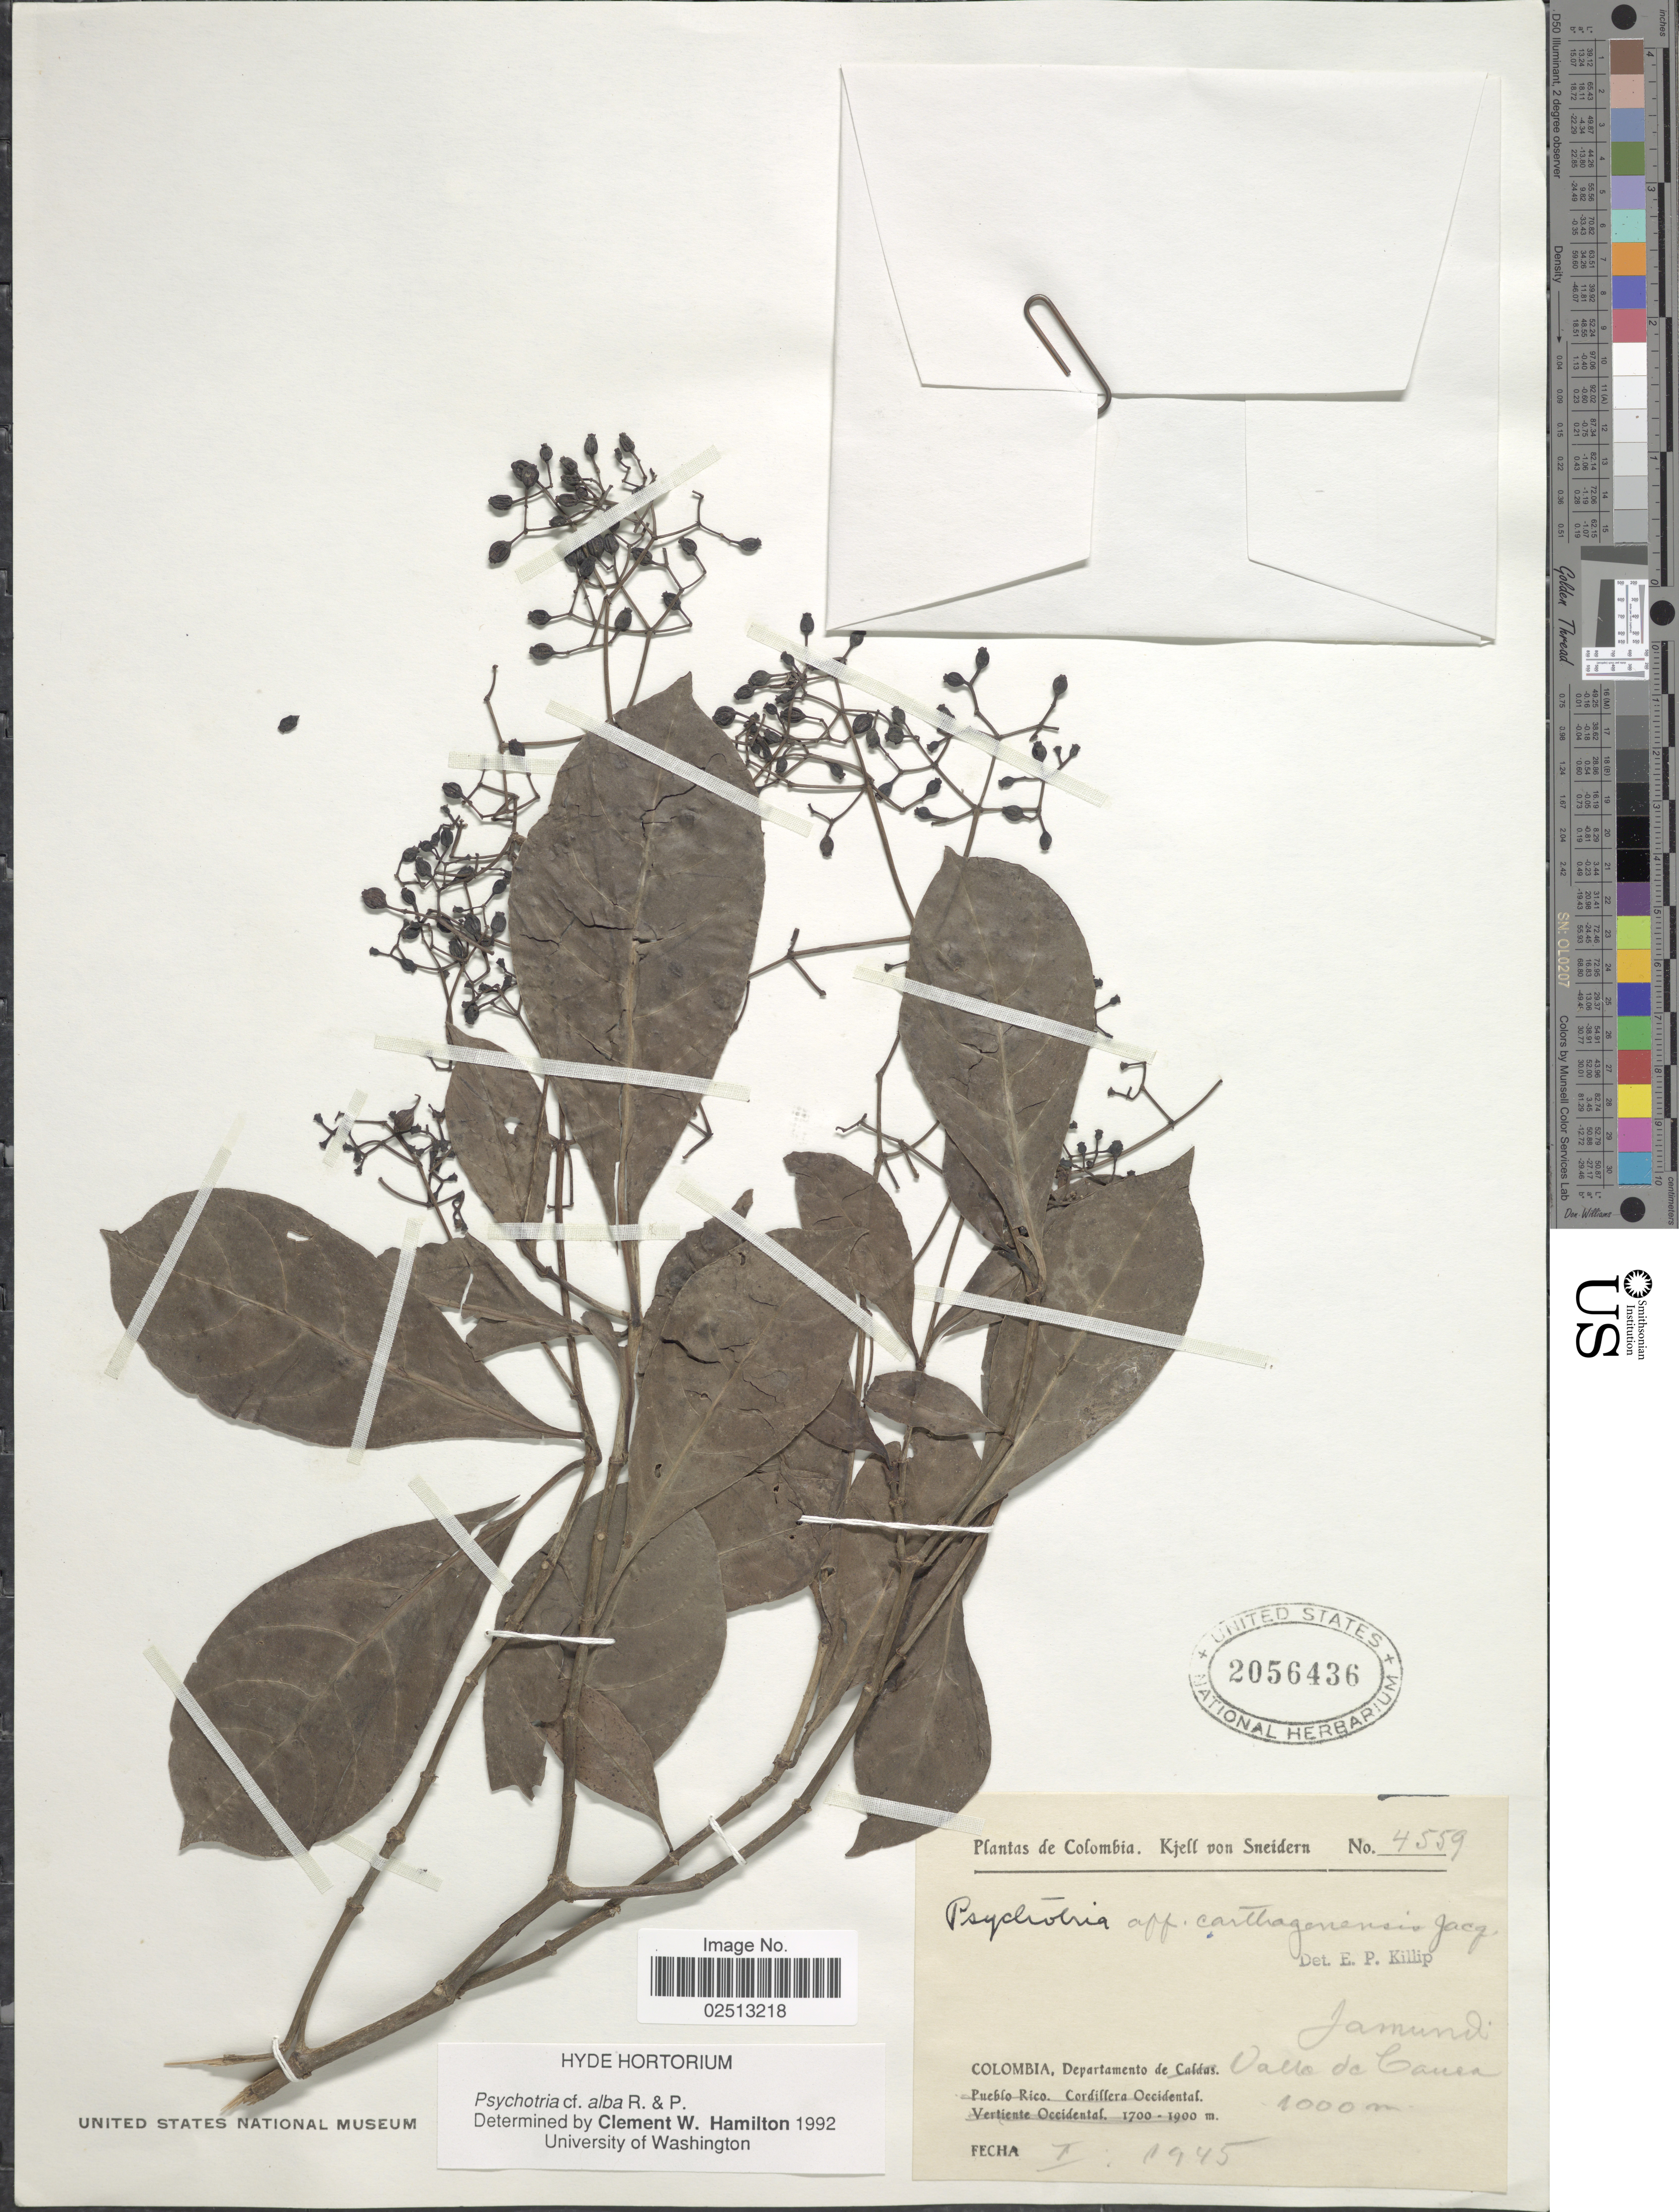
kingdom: Plantae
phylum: Tracheophyta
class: Magnoliopsida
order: Gentianales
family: Rubiaceae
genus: Psychotria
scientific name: Psychotria alba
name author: Ruiz & Pav.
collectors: K. von Sneidern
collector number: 4559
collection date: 1945-01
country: Colombia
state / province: Valle del Cauca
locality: Colombia, Departamento de Valle de Cauca.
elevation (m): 1000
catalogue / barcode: US 2056436